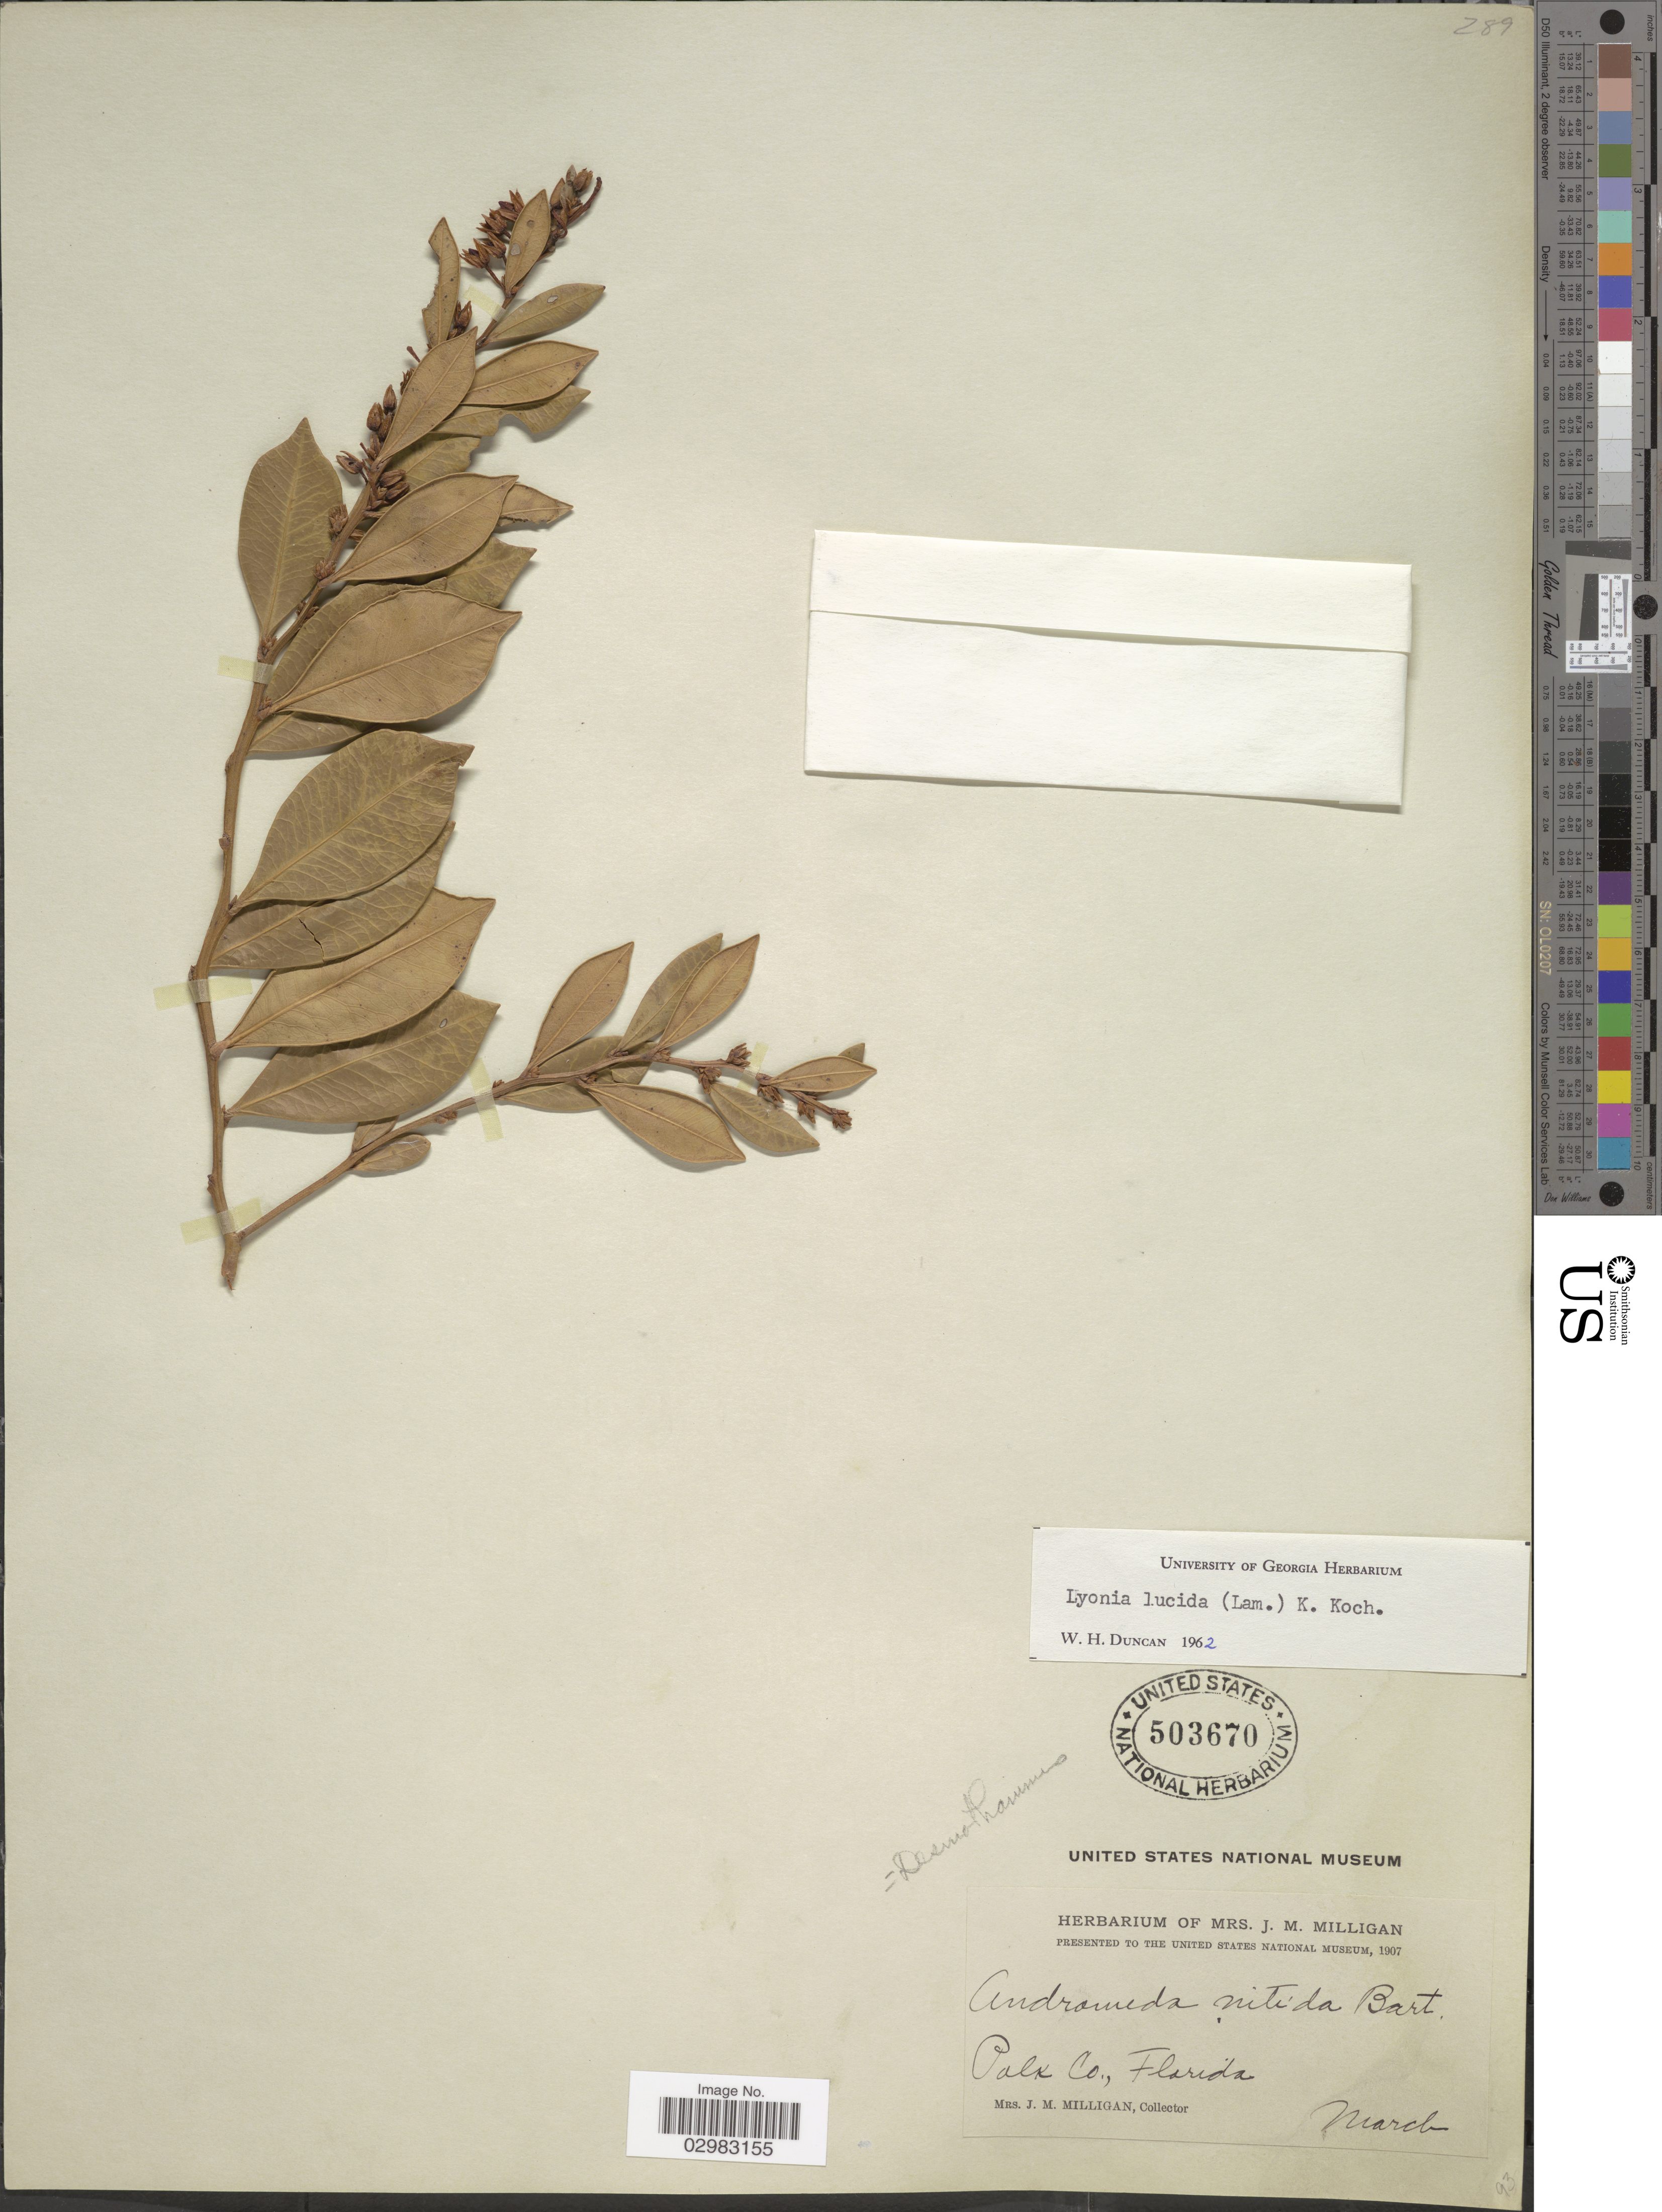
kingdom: Plantae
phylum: Tracheophyta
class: Magnoliopsida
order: Ericales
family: Ericaceae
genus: Lyonia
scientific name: Lyonia lucida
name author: K. Koch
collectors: J. Milligan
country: United States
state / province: Florida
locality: Polk Co.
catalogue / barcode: US 503670